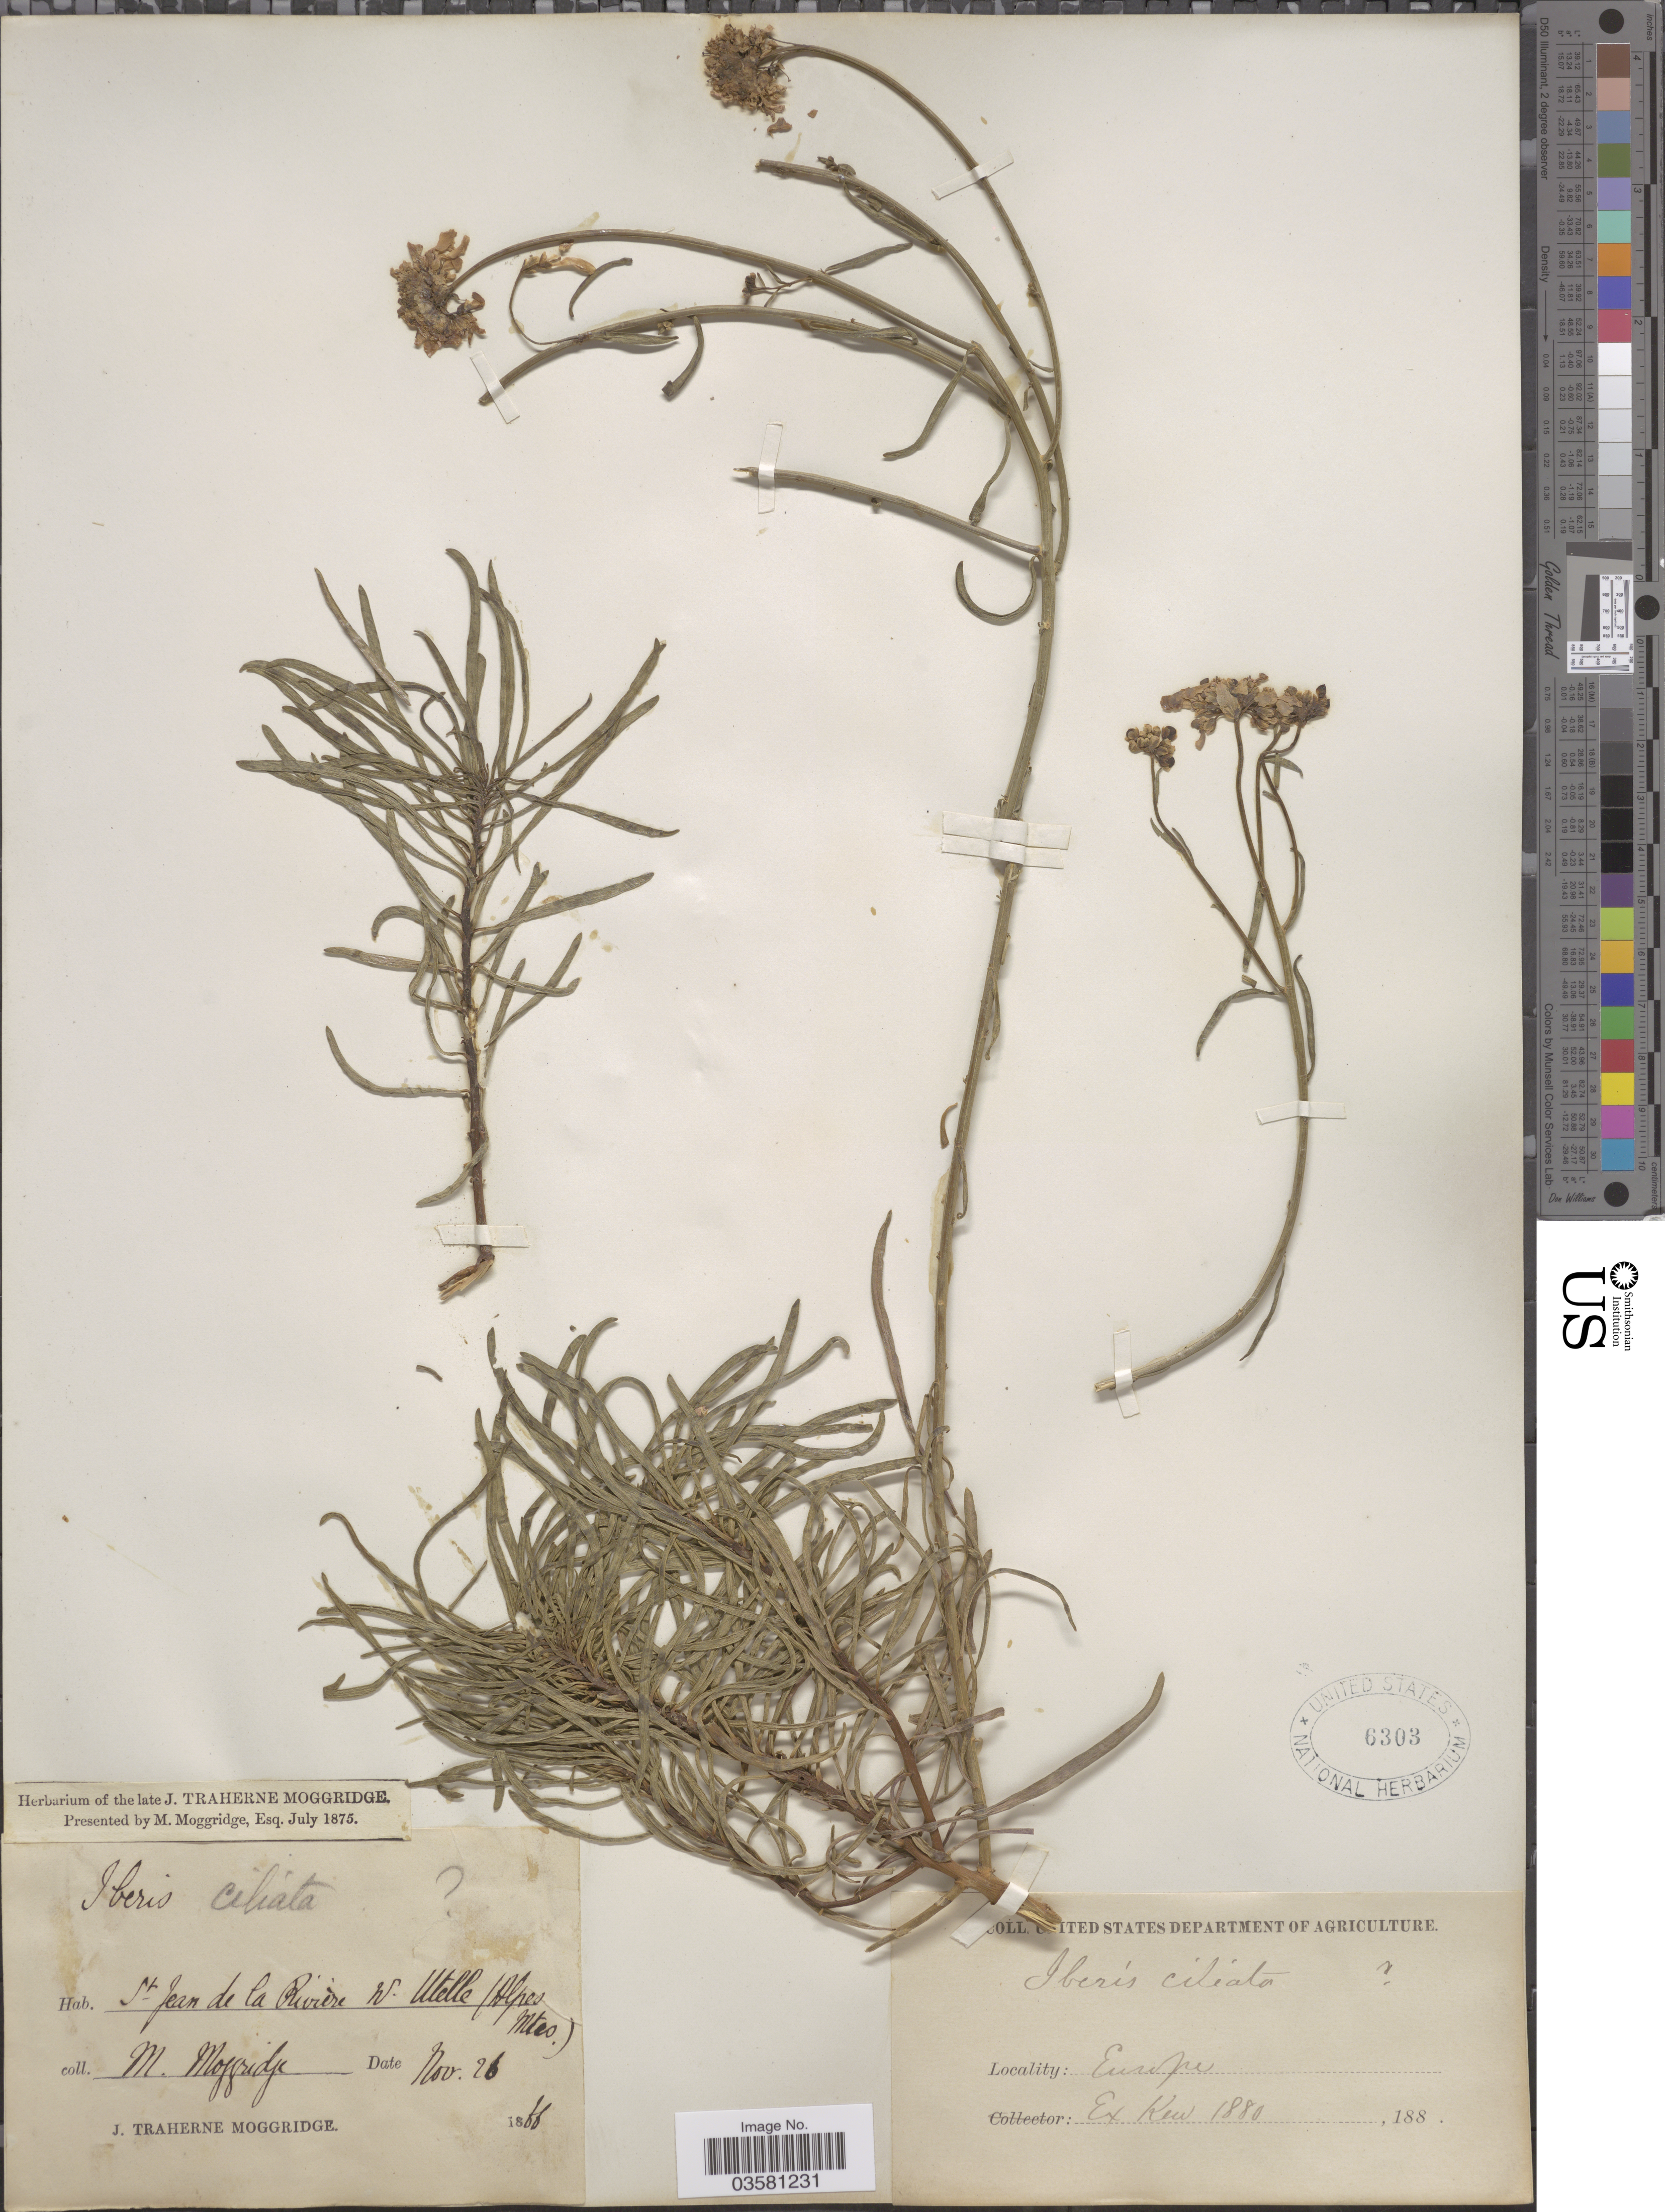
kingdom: Plantae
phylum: Tracheophyta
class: Magnoliopsida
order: Brassicales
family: Brassicaceae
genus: Iberis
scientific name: Iberis ciliata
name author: All.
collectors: M. Moggridge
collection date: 1866-11-26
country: France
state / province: Provence-Alpes-Côte d'Azur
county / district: Alpes-Maritimes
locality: St. Jean de la Rivière W. Utelle (Alpes Mtes). Europe.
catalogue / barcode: US 6303